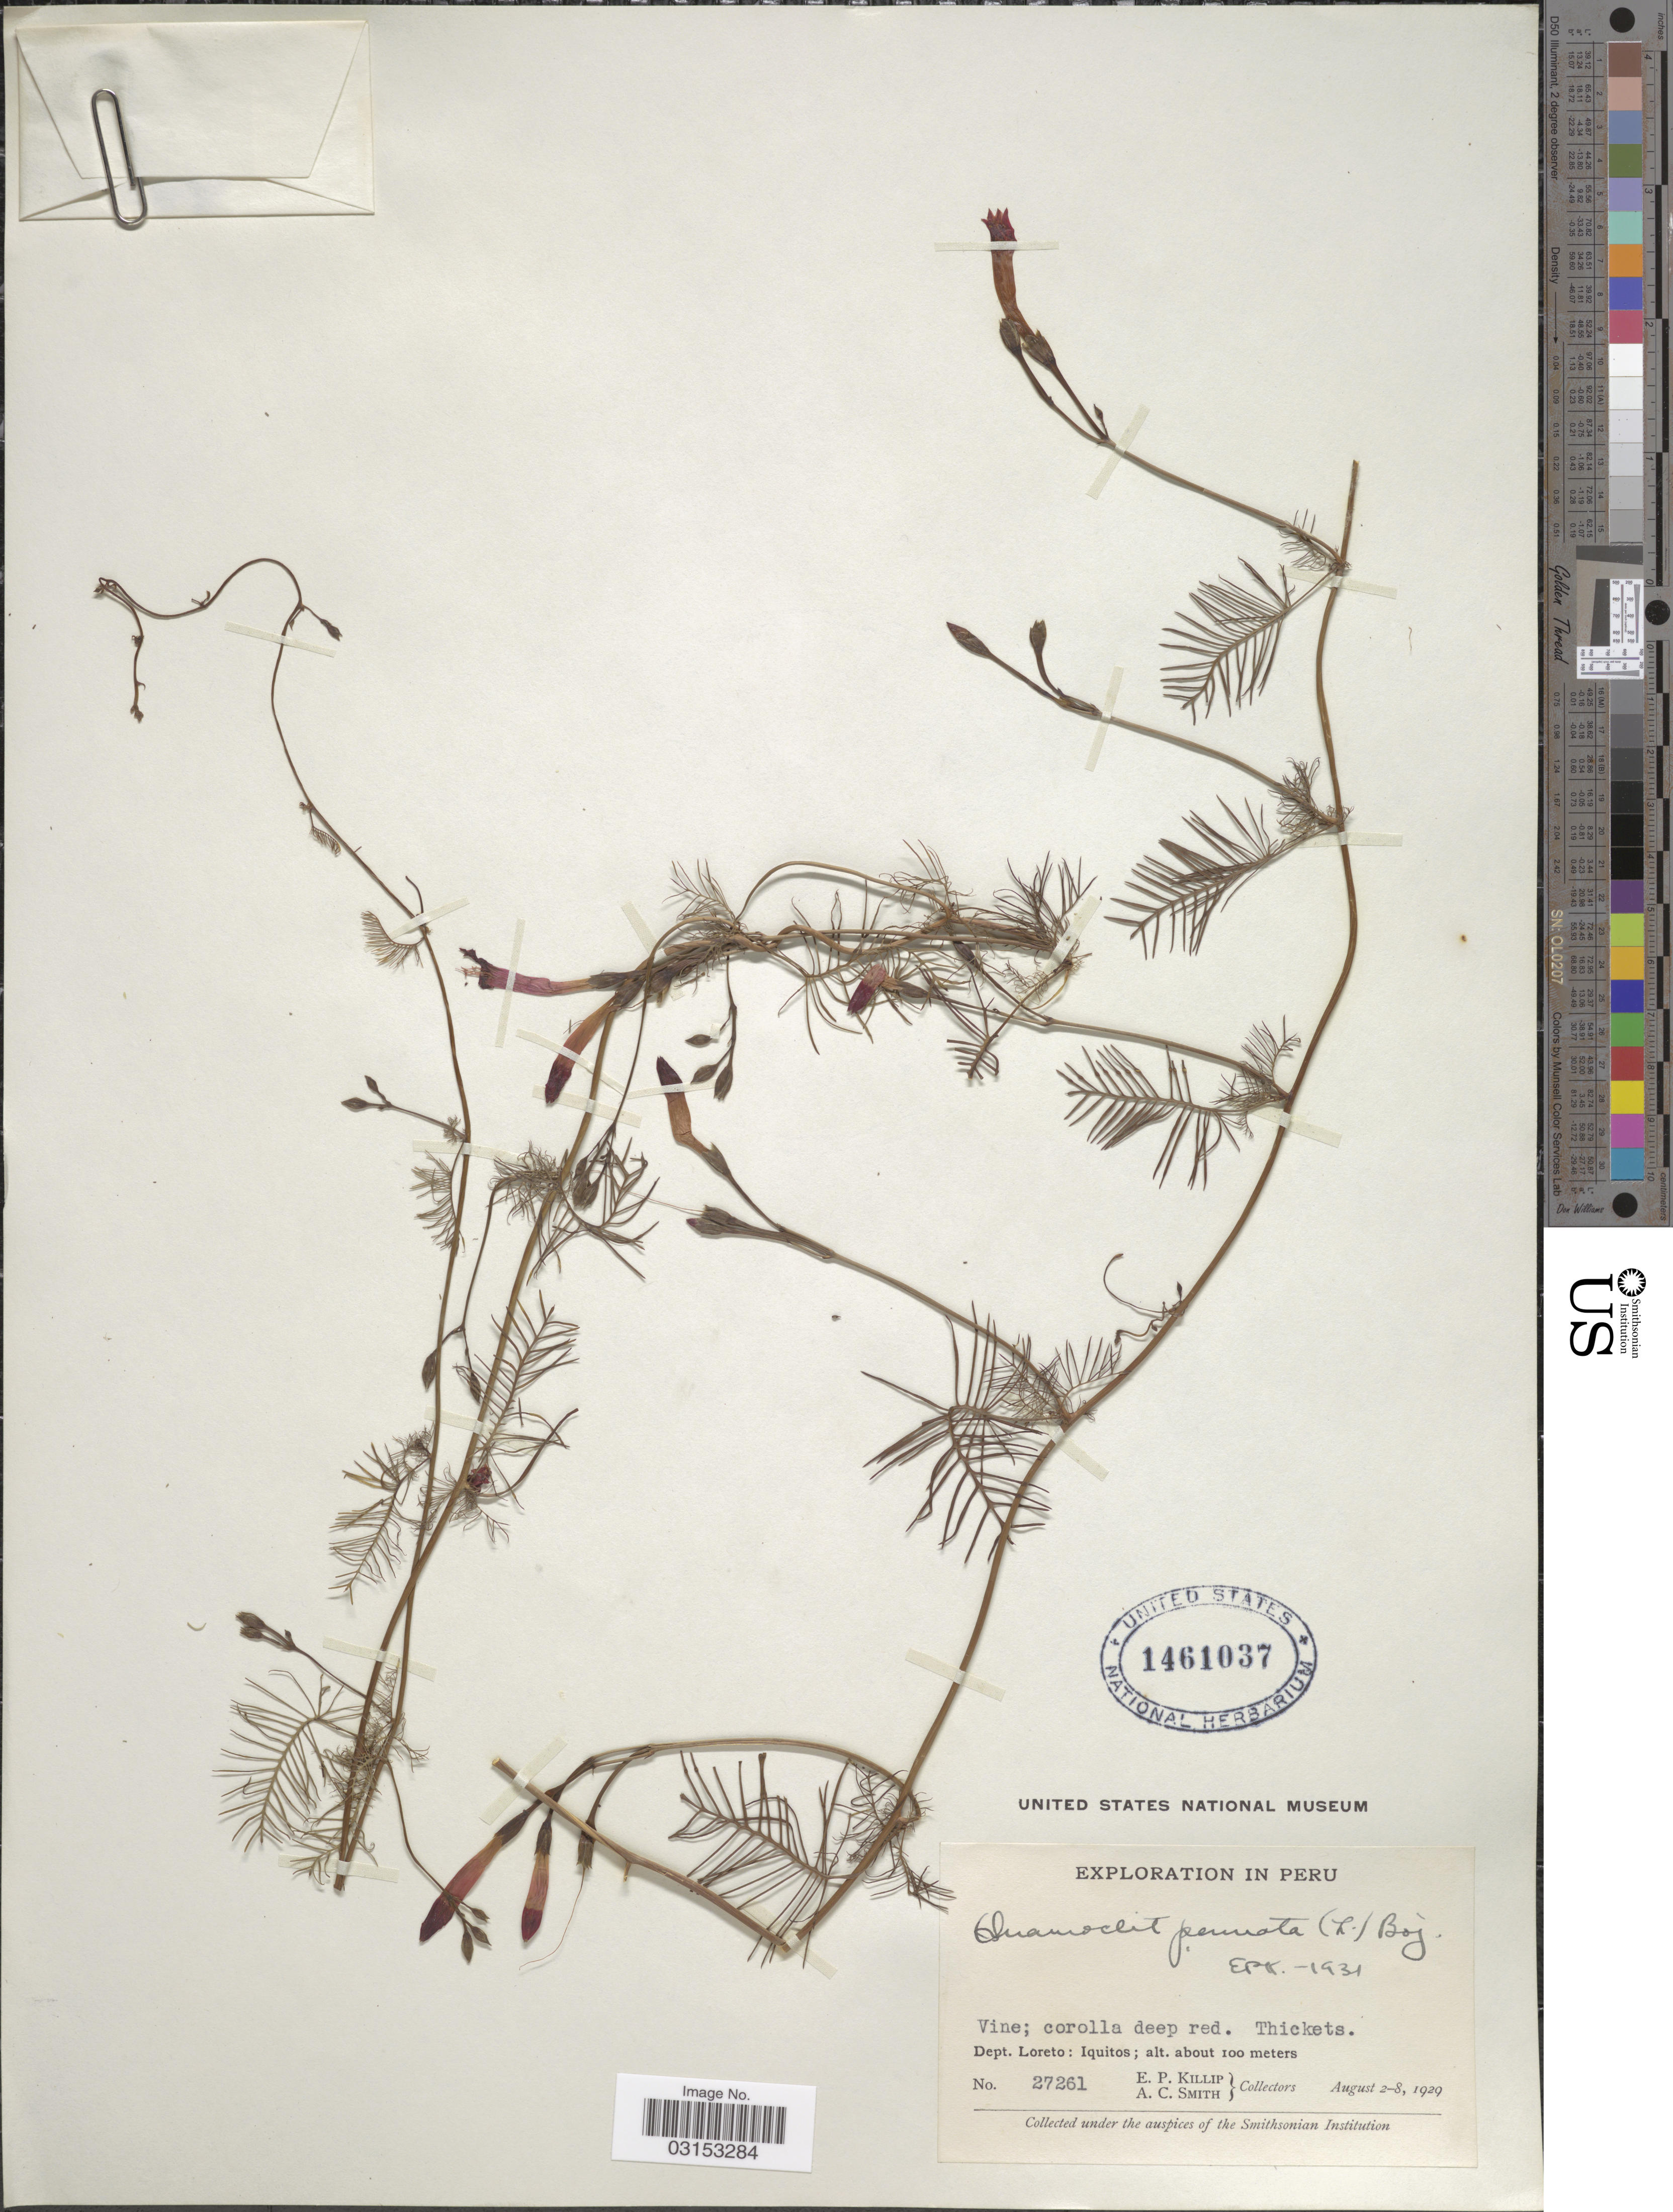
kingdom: Plantae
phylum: Tracheophyta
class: Magnoliopsida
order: Solanales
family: Convolvulaceae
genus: Ipomoea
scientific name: Ipomoea quamoclit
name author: L.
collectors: E. P. Killip & A. C. Smith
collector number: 27261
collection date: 1929-08-02/1929-08-08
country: Peru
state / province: Loreto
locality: Dept. Loreto: Iquitos.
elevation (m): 100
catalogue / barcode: US 1461037